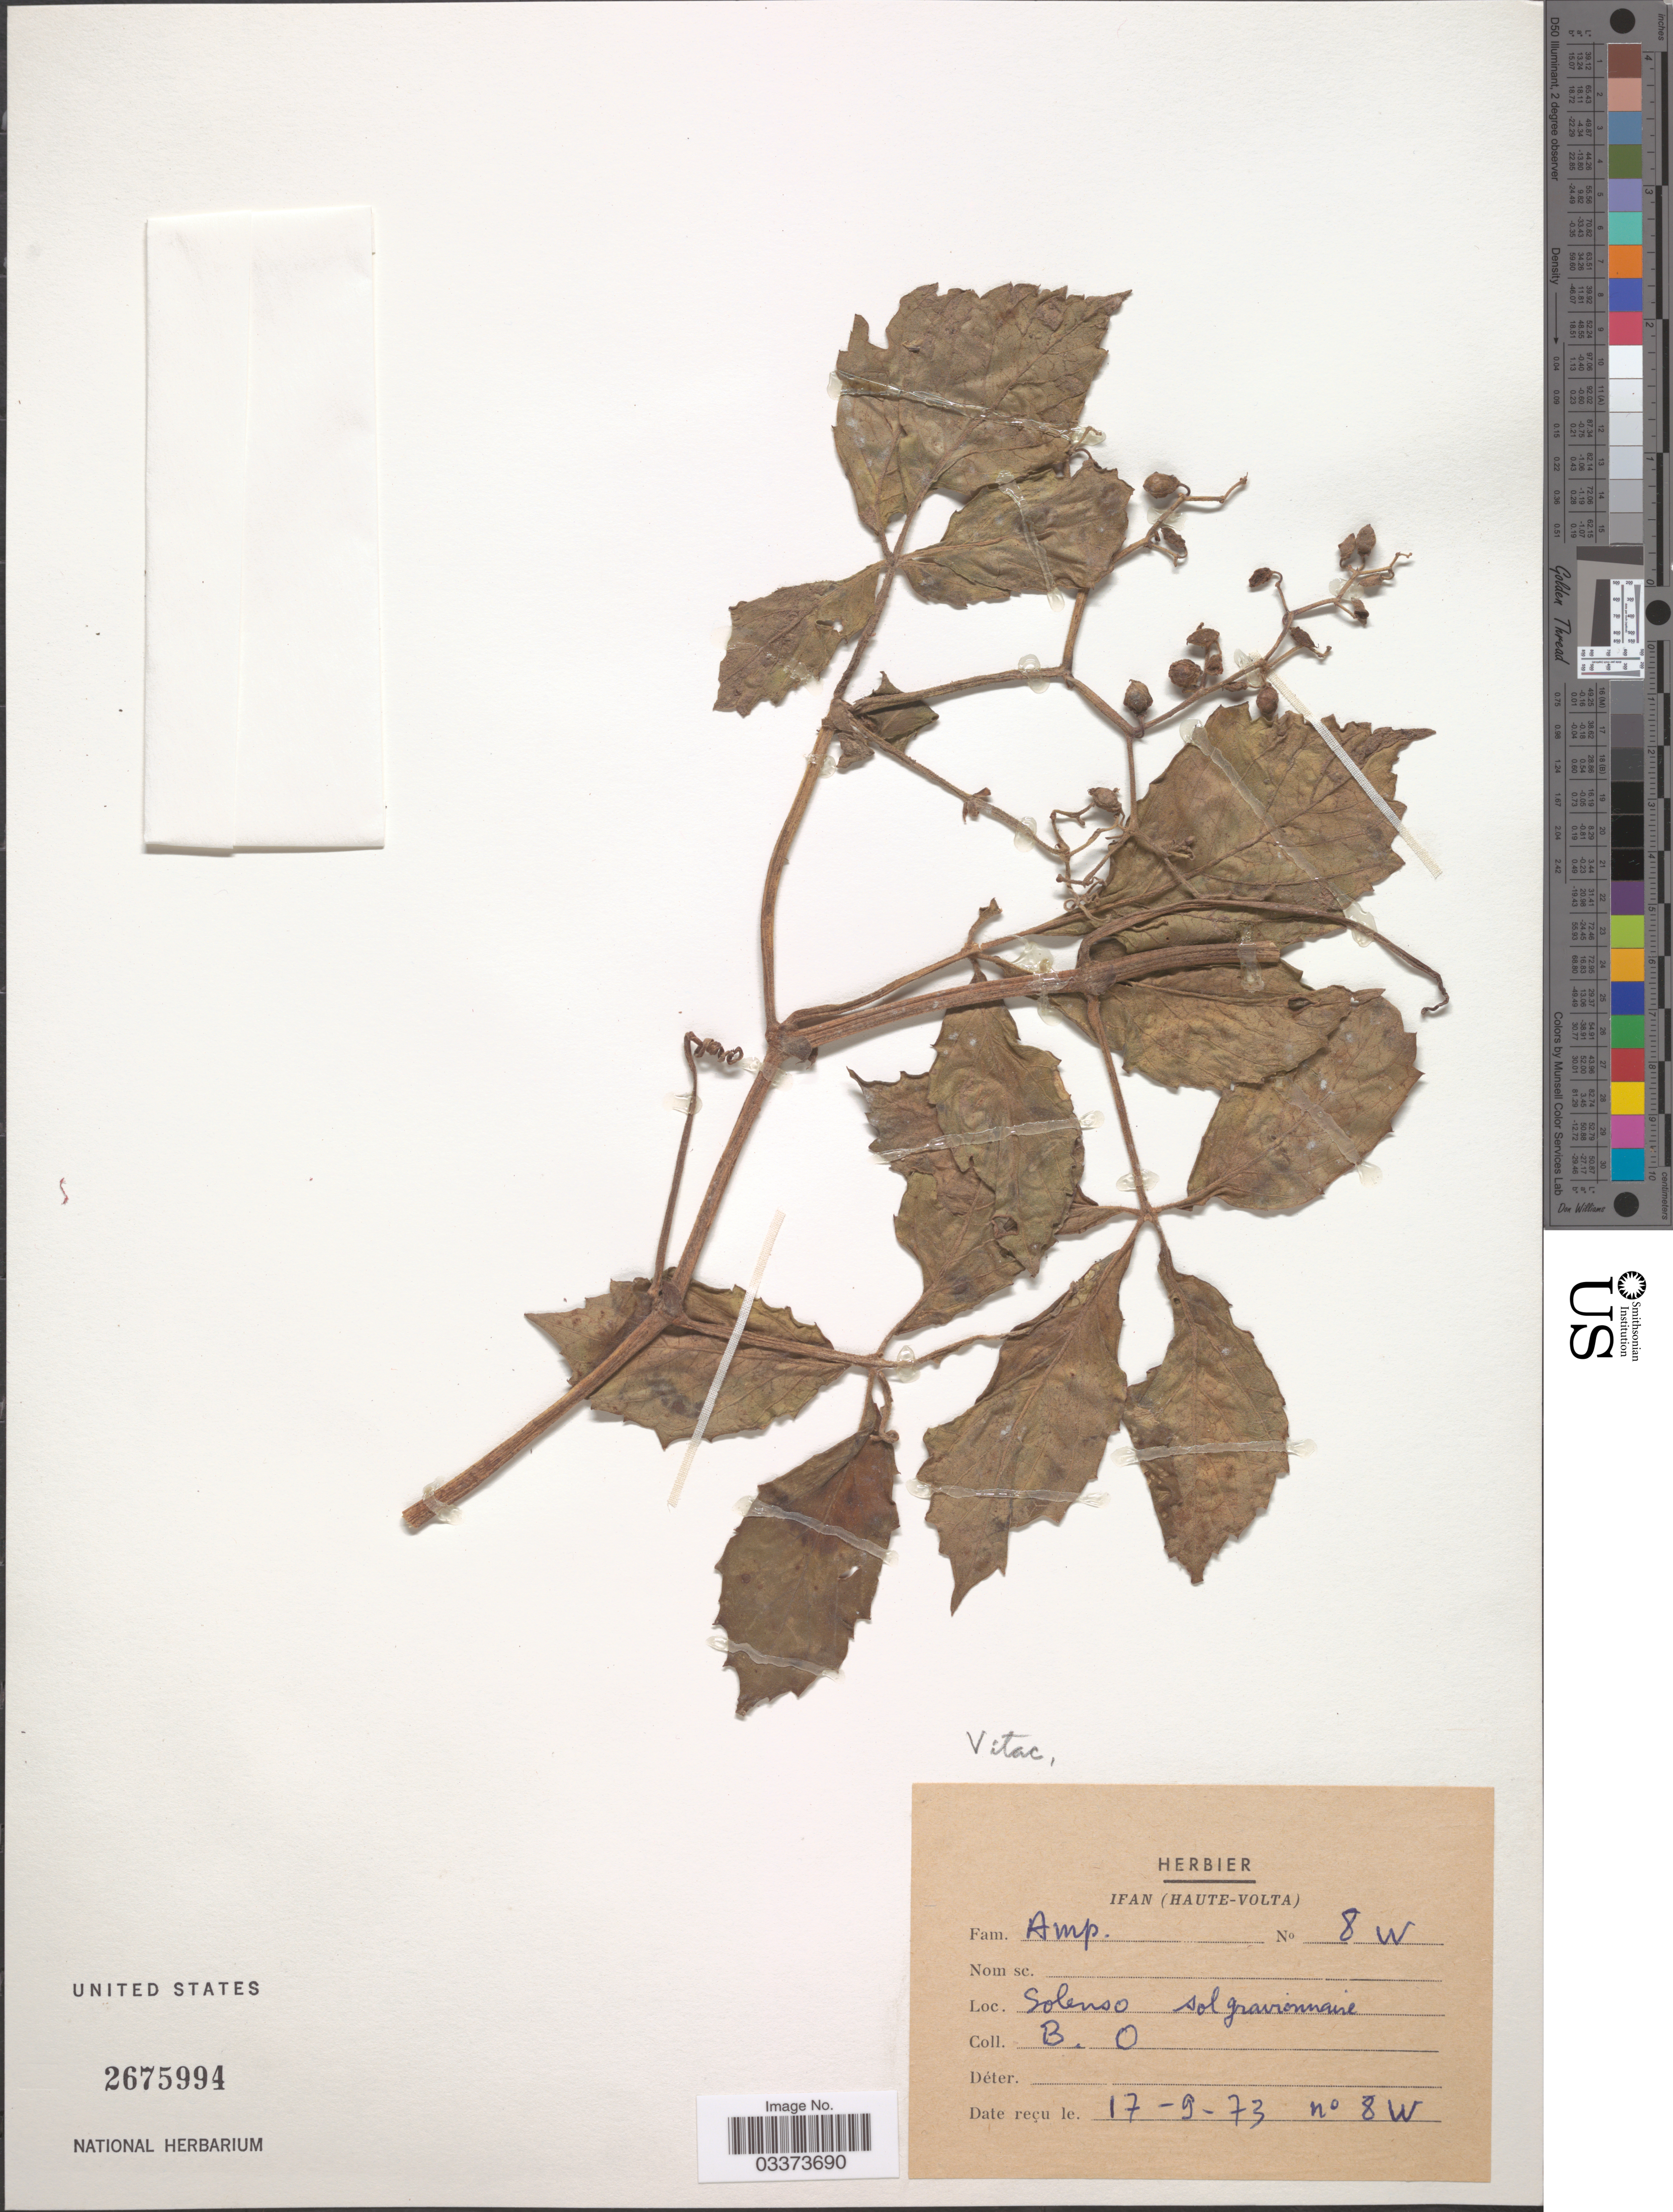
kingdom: Plantae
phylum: Tracheophyta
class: Magnoliopsida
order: Vitales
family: Vitaceae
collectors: B. O.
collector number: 8W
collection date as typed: Transcribed d/m/y: 17/9/73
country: Burkina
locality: Solenso.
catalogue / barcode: US 2675994